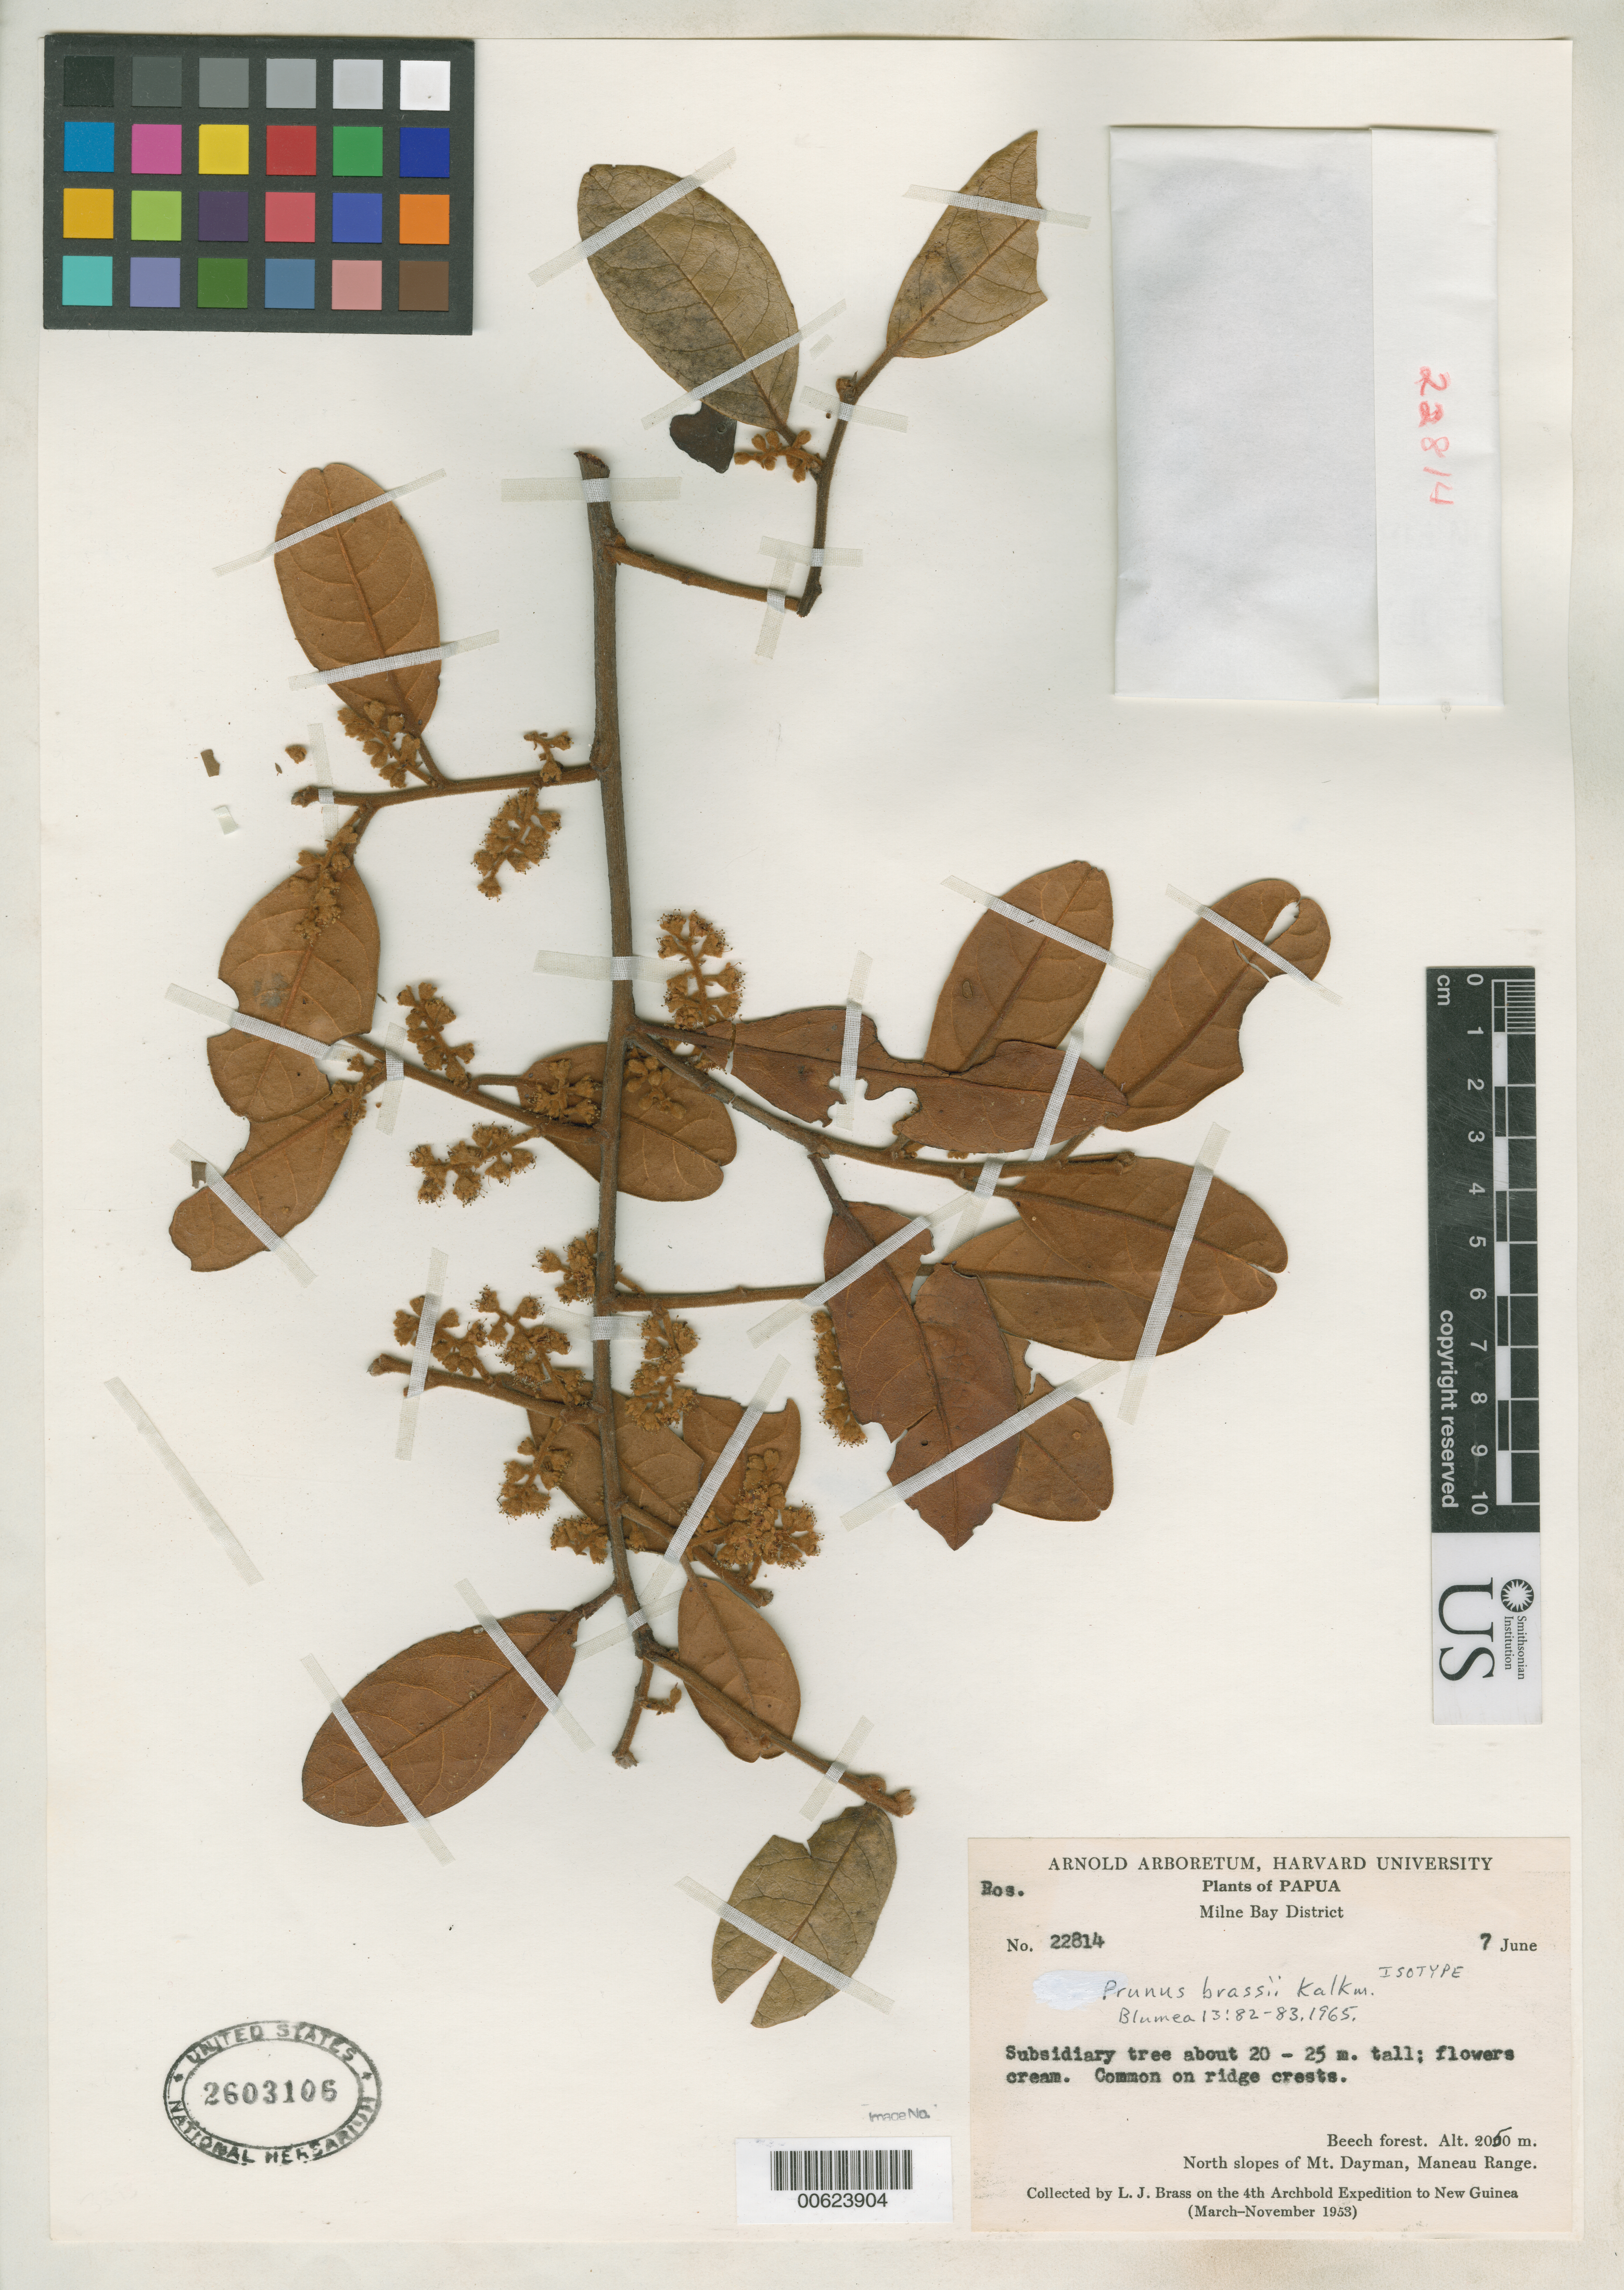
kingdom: Plantae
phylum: Tracheophyta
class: Magnoliopsida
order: Rosales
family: Rosaceae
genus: Prunus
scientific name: Prunus brassii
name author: Kalkman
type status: Isotype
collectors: L. J. Brass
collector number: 22814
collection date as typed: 07 Jun 1953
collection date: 1953-06-07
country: Papua New Guinea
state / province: Milne Bay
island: New Guinea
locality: N slopes of Mt. Dayman, Maneau Range, beech forest.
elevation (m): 2050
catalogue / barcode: US 2603106